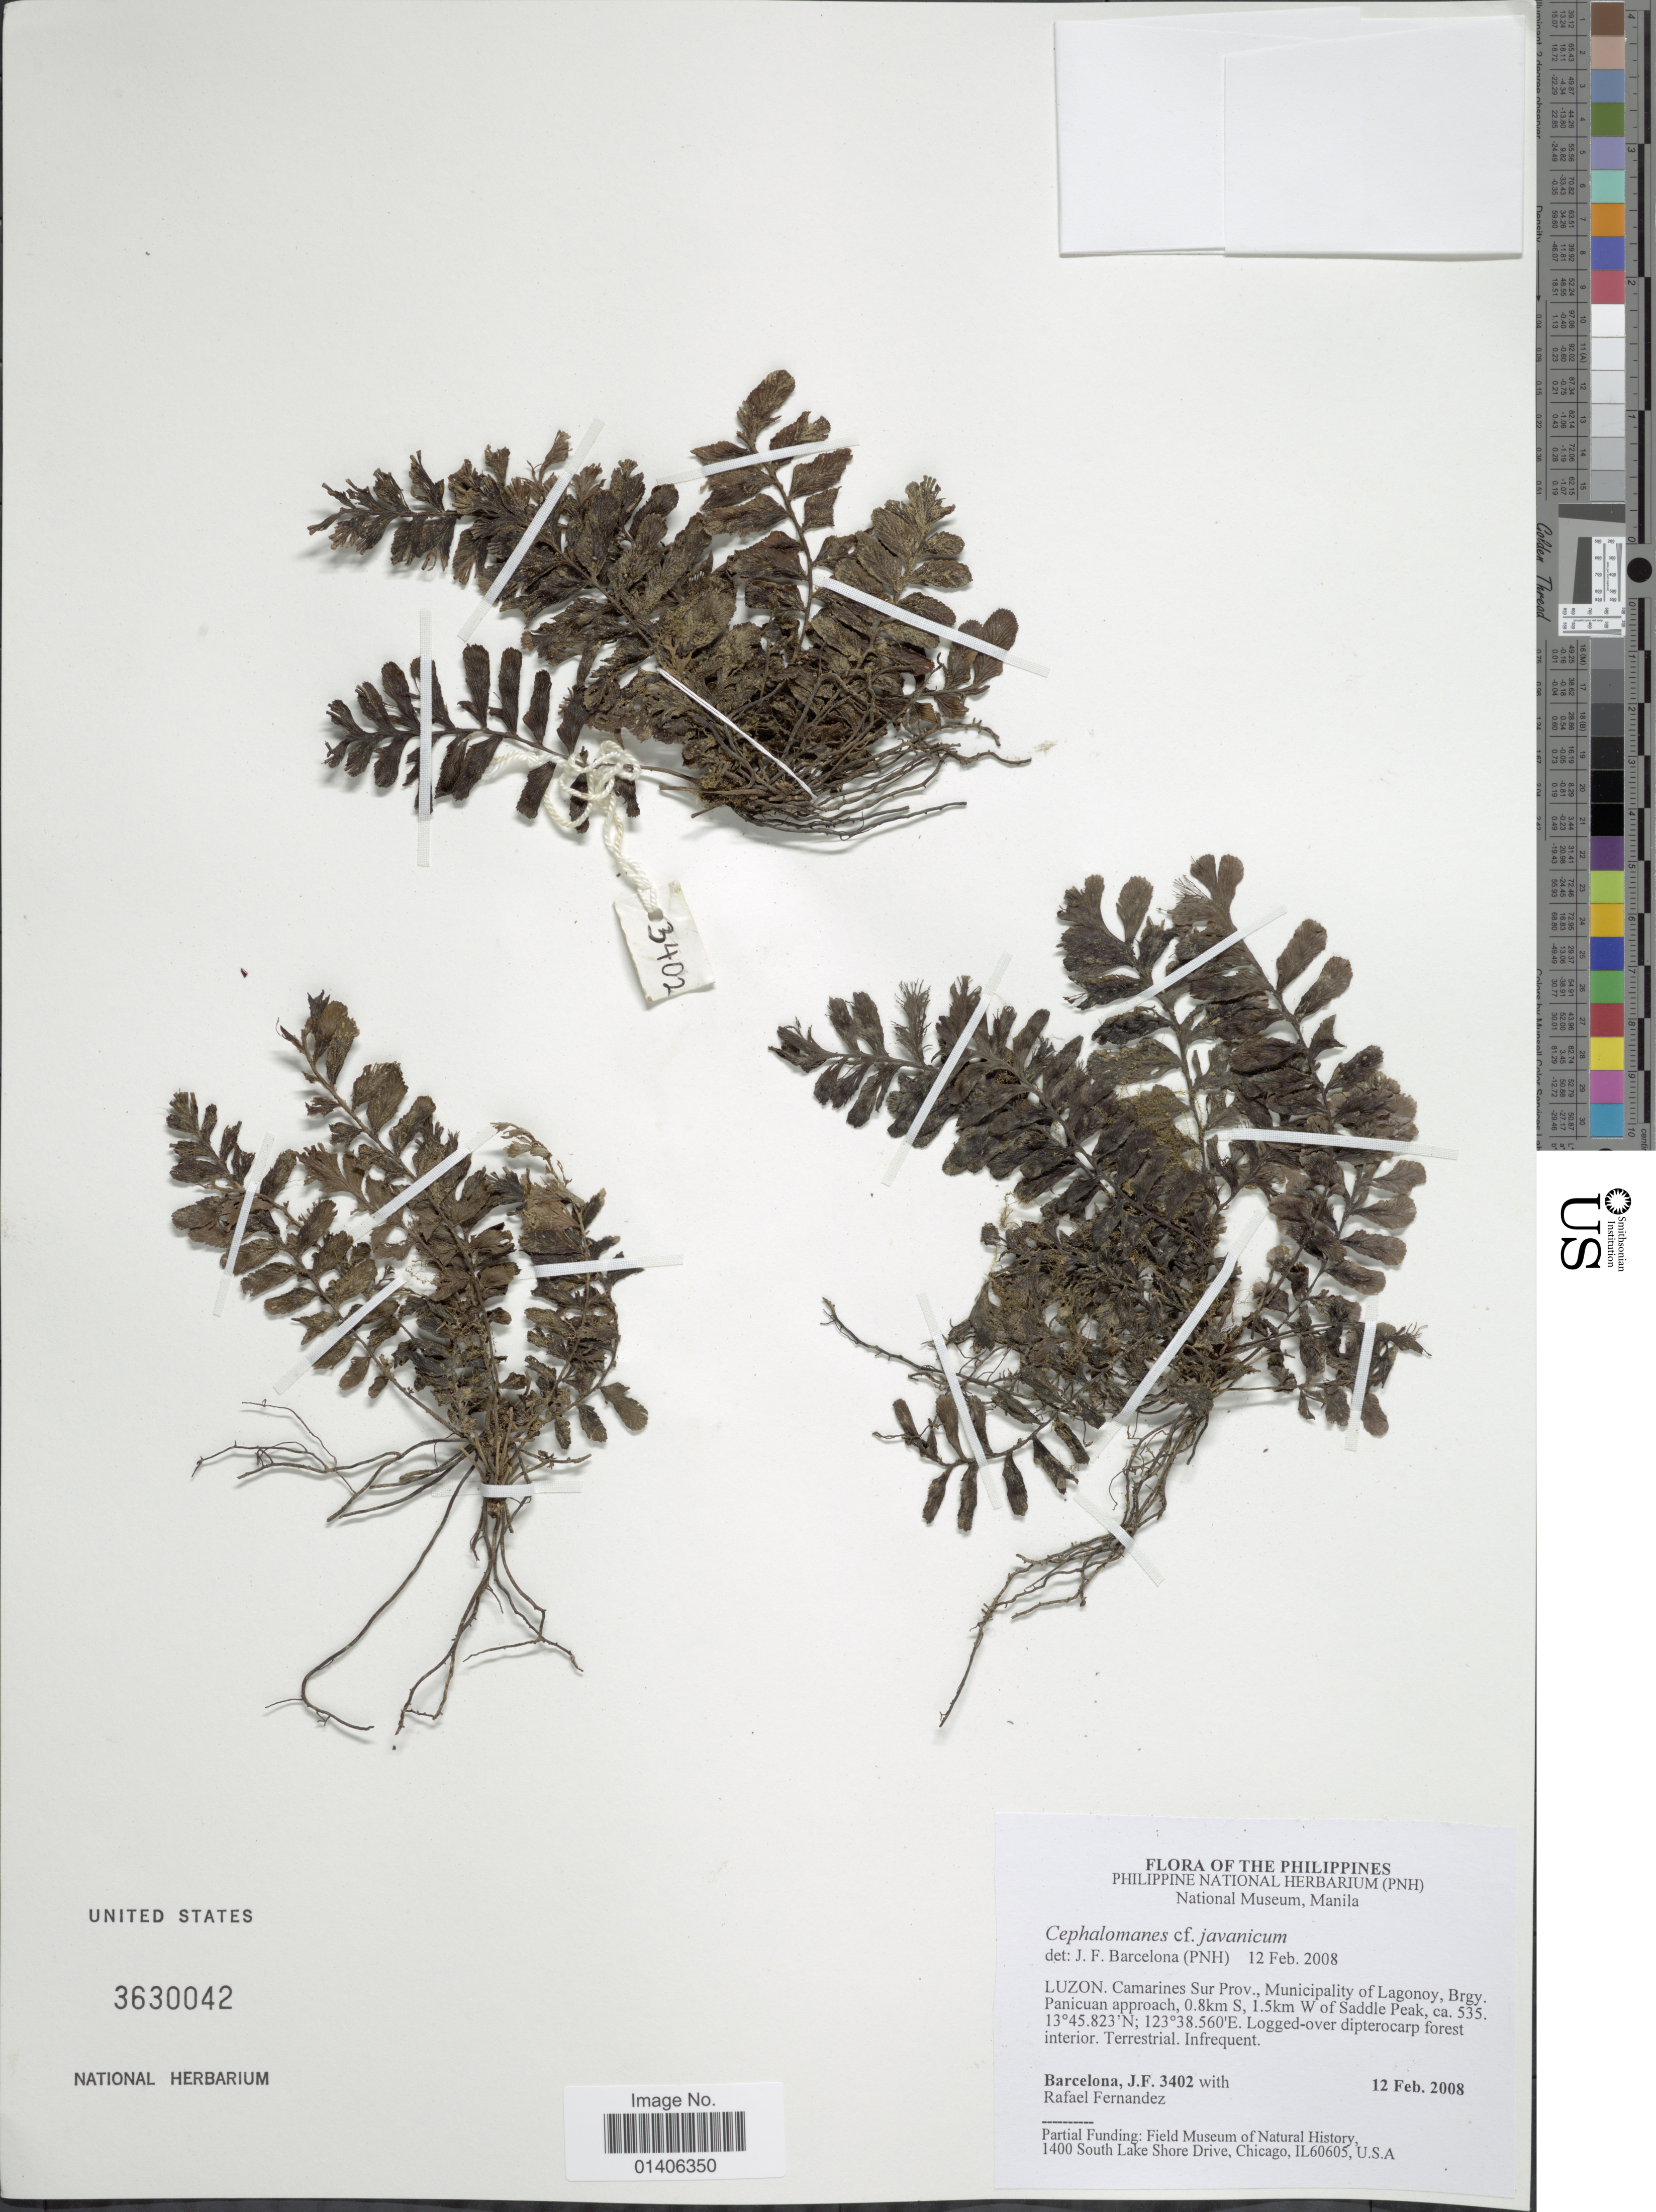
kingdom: Plantae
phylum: Tracheophyta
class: Polypodiopsida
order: Hymenophyllales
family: Hymenophyllaceae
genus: Cephalomanes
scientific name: Cephalomanes javanicum var. asplenoides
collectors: J. F. Barcelona & R. Fernandez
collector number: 3402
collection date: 2008-02-12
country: Philippines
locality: Luzon, Camarines Sur Prov., Municipality of Lagonoy, Brgy. Panicuan approach, 0.8km S, 1.5km W of Staddle Peak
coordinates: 13 45.823 N, 123 38.560 E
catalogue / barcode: US 3630042